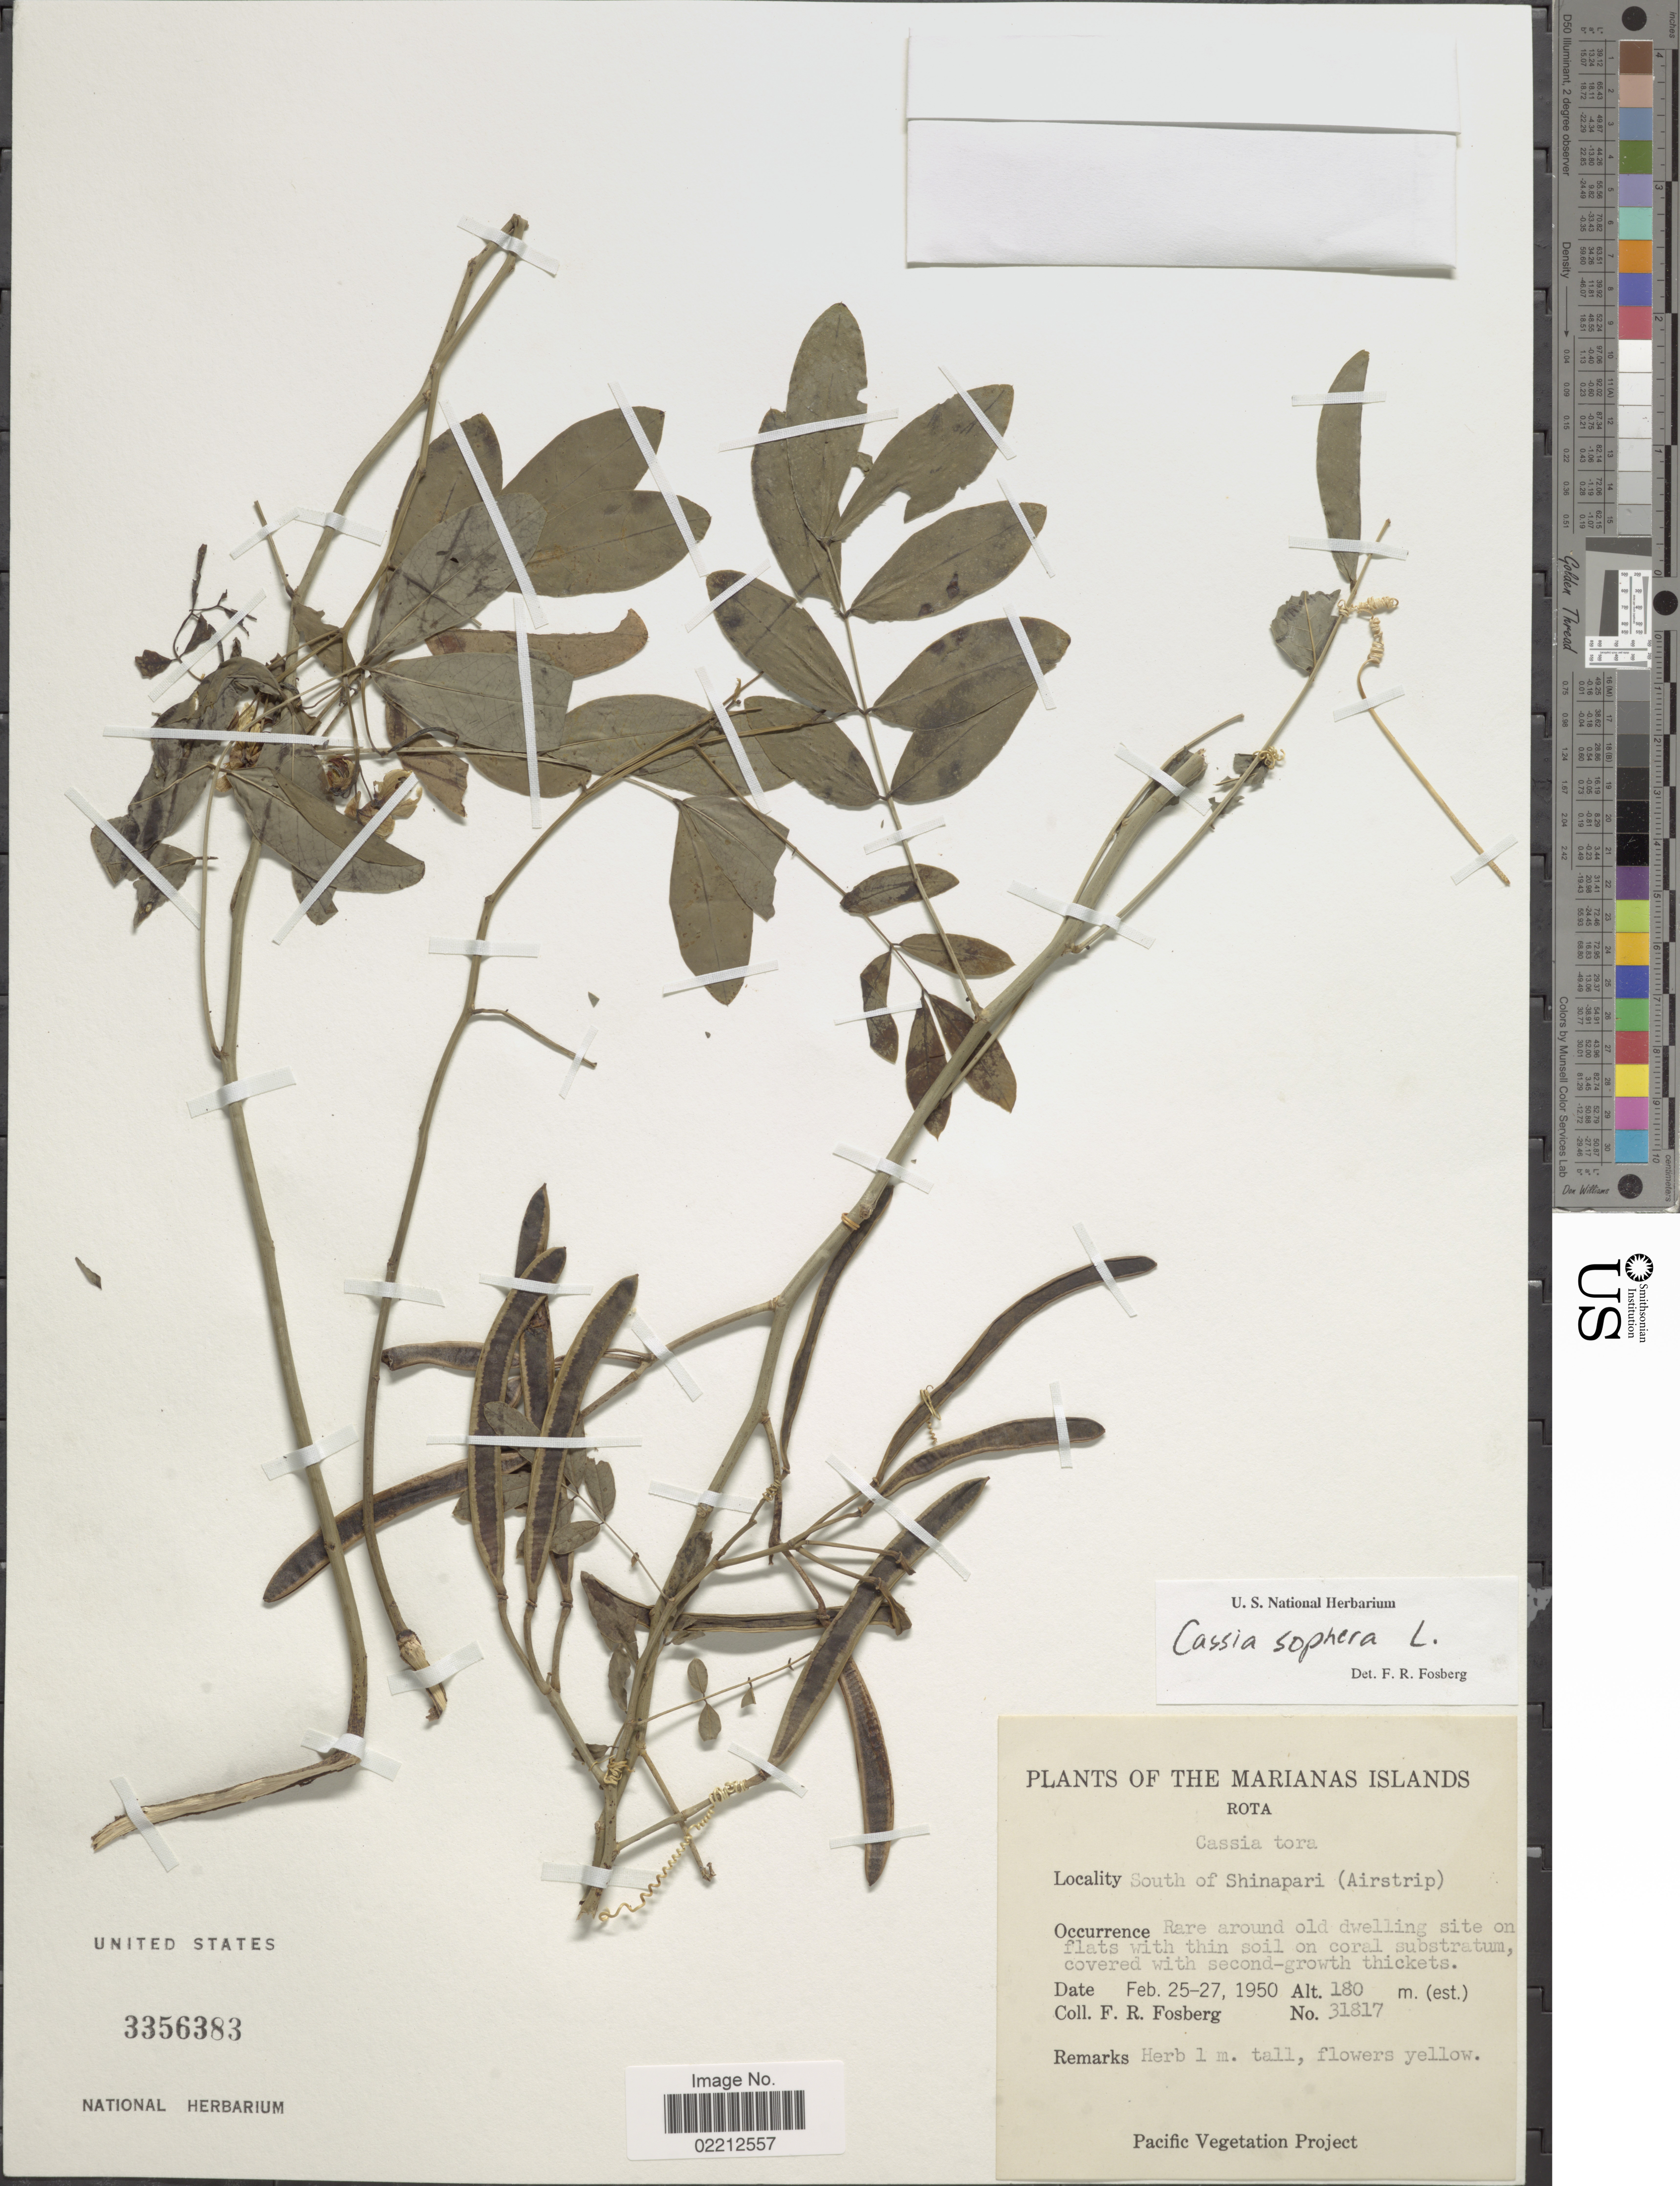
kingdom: Plantae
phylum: Tracheophyta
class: Magnoliopsida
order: Fabales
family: Fabaceae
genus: Senna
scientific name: Senna sophera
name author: (L.) Roxb.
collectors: F. R. Fosberg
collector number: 31817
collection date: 1950-02-25/1950-02-27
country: Northern Mariana Islands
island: Rota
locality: Rota, South of Shinapari (Airstrip)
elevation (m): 180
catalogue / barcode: US 3356383